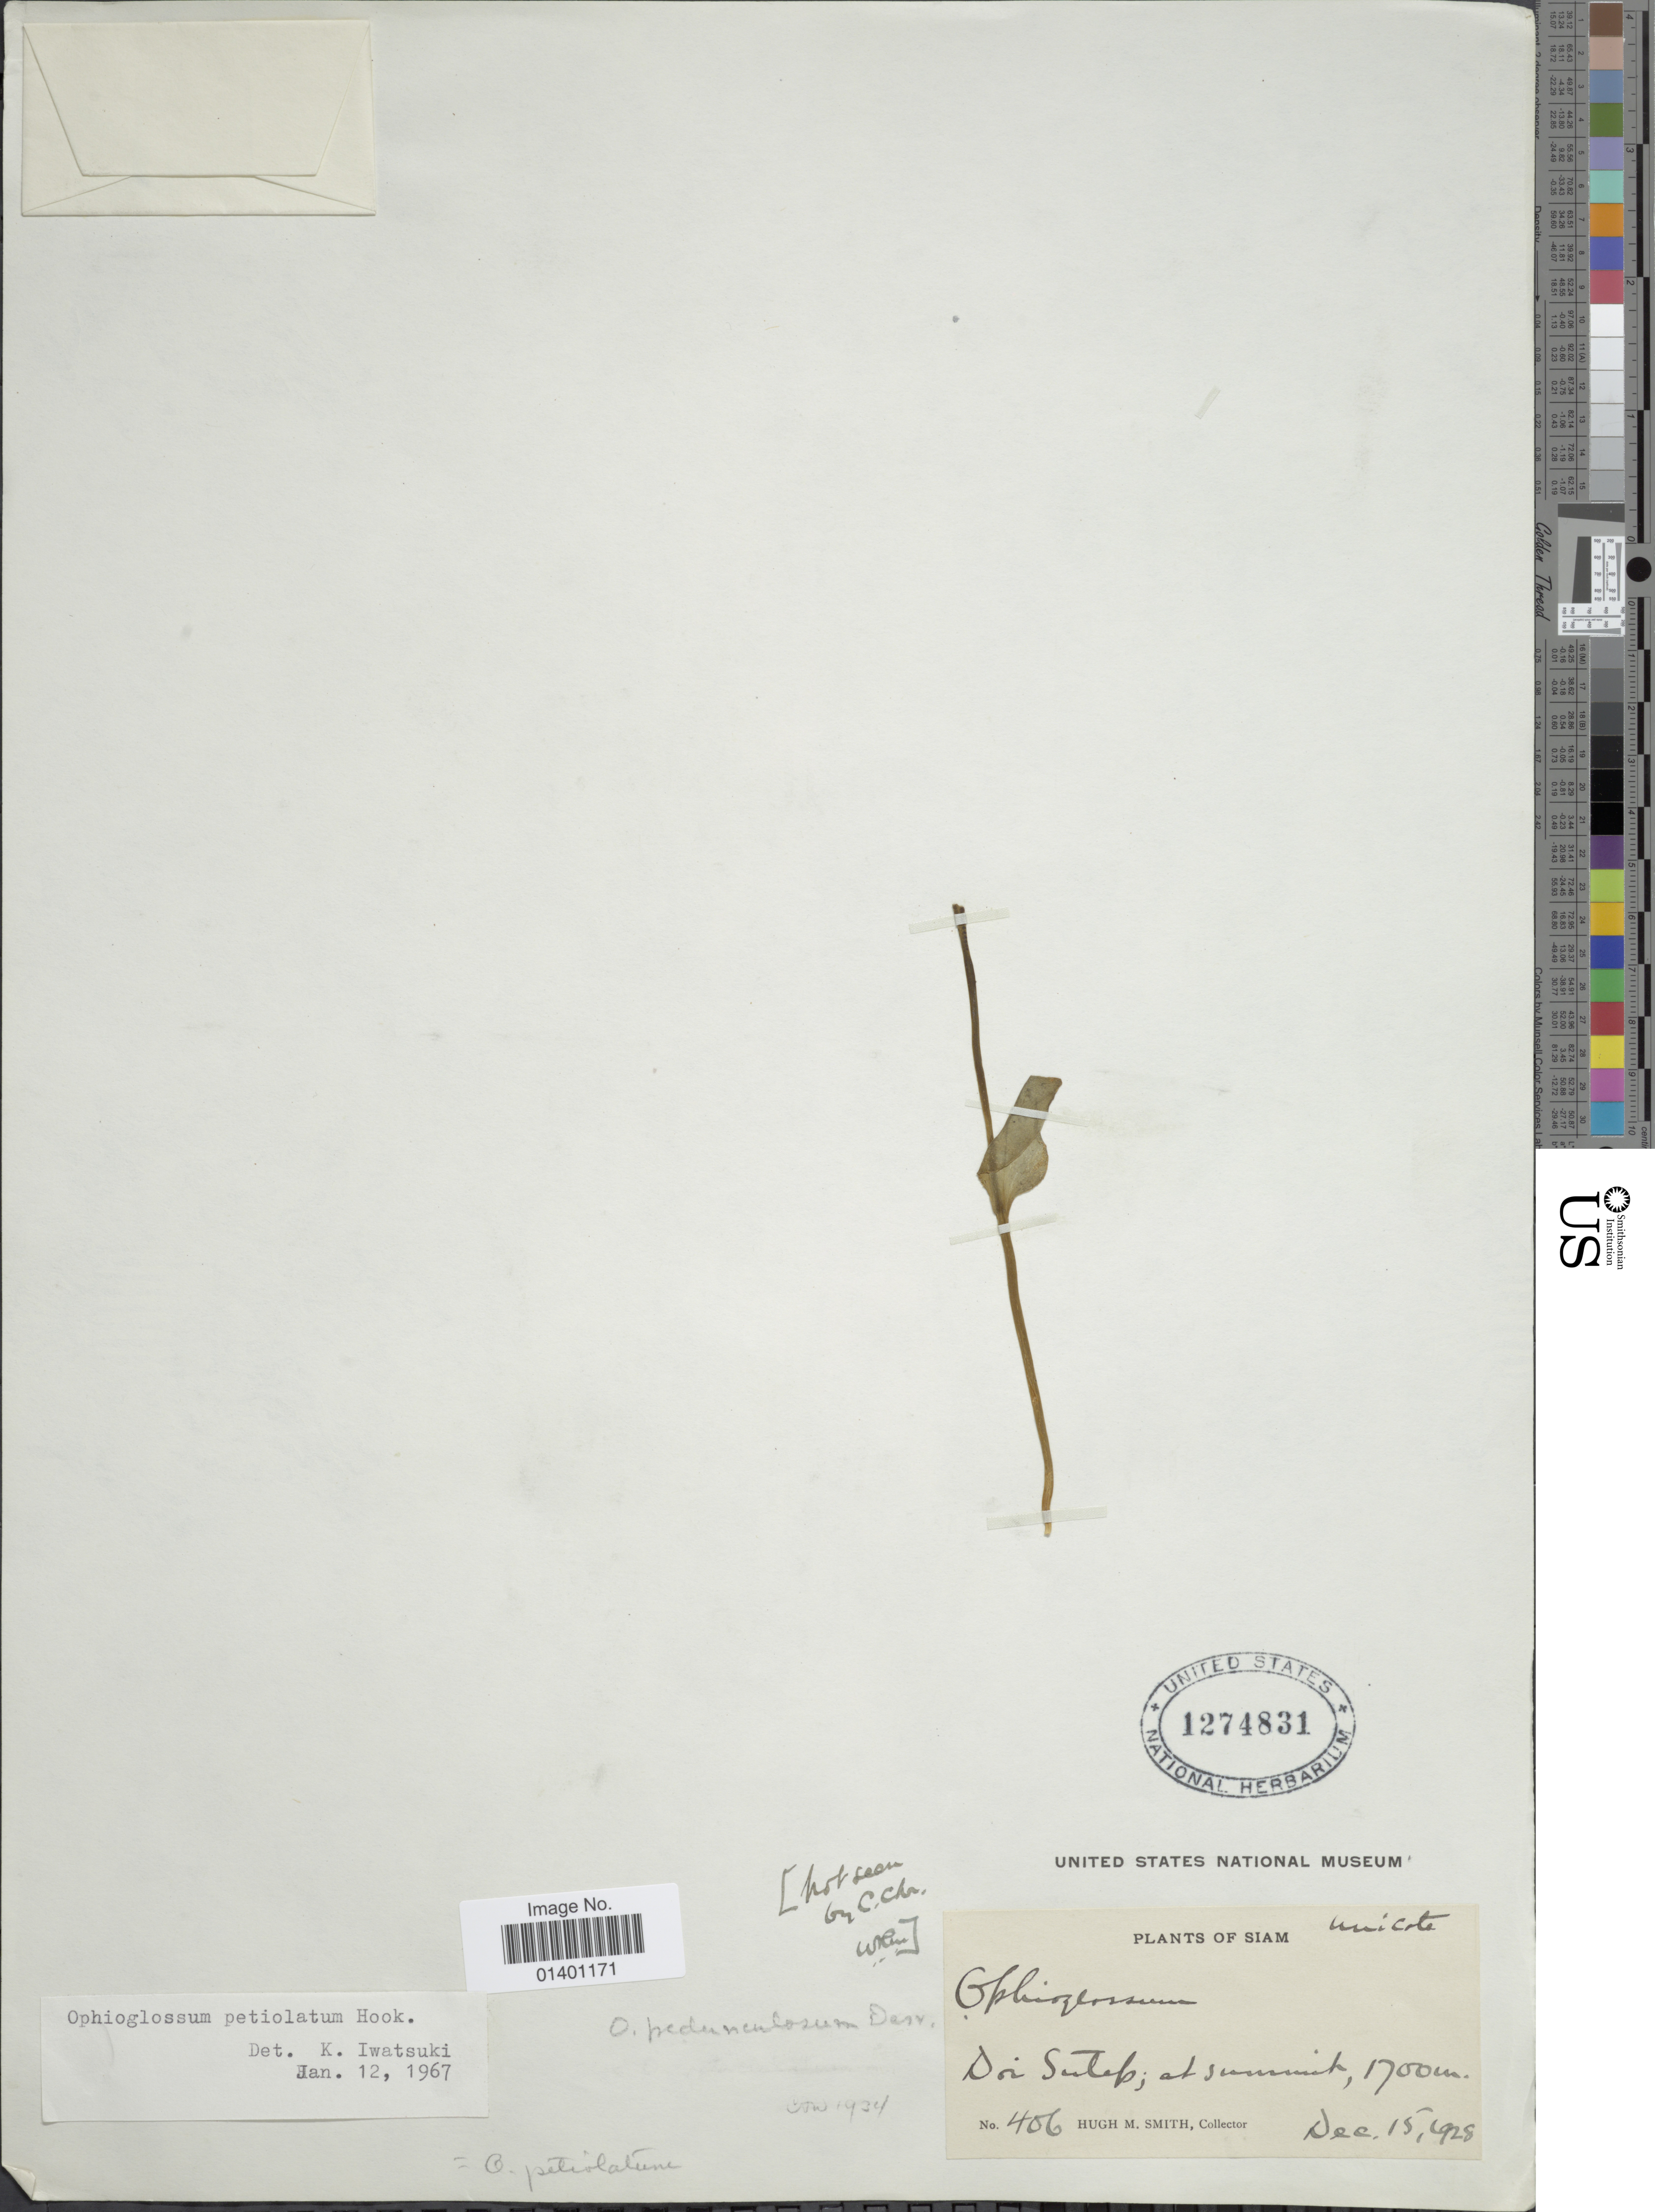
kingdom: Plantae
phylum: Tracheophyta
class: Polypodiopsida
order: Ophioglossales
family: Ophioglossaceae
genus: Ophioglossum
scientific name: Ophioglossum petiolatum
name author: Hook.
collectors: H. M. Smith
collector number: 406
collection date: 1928-12-15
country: Thailand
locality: Siam, Doi Sutep, at summit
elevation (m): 1700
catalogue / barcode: US 1274831